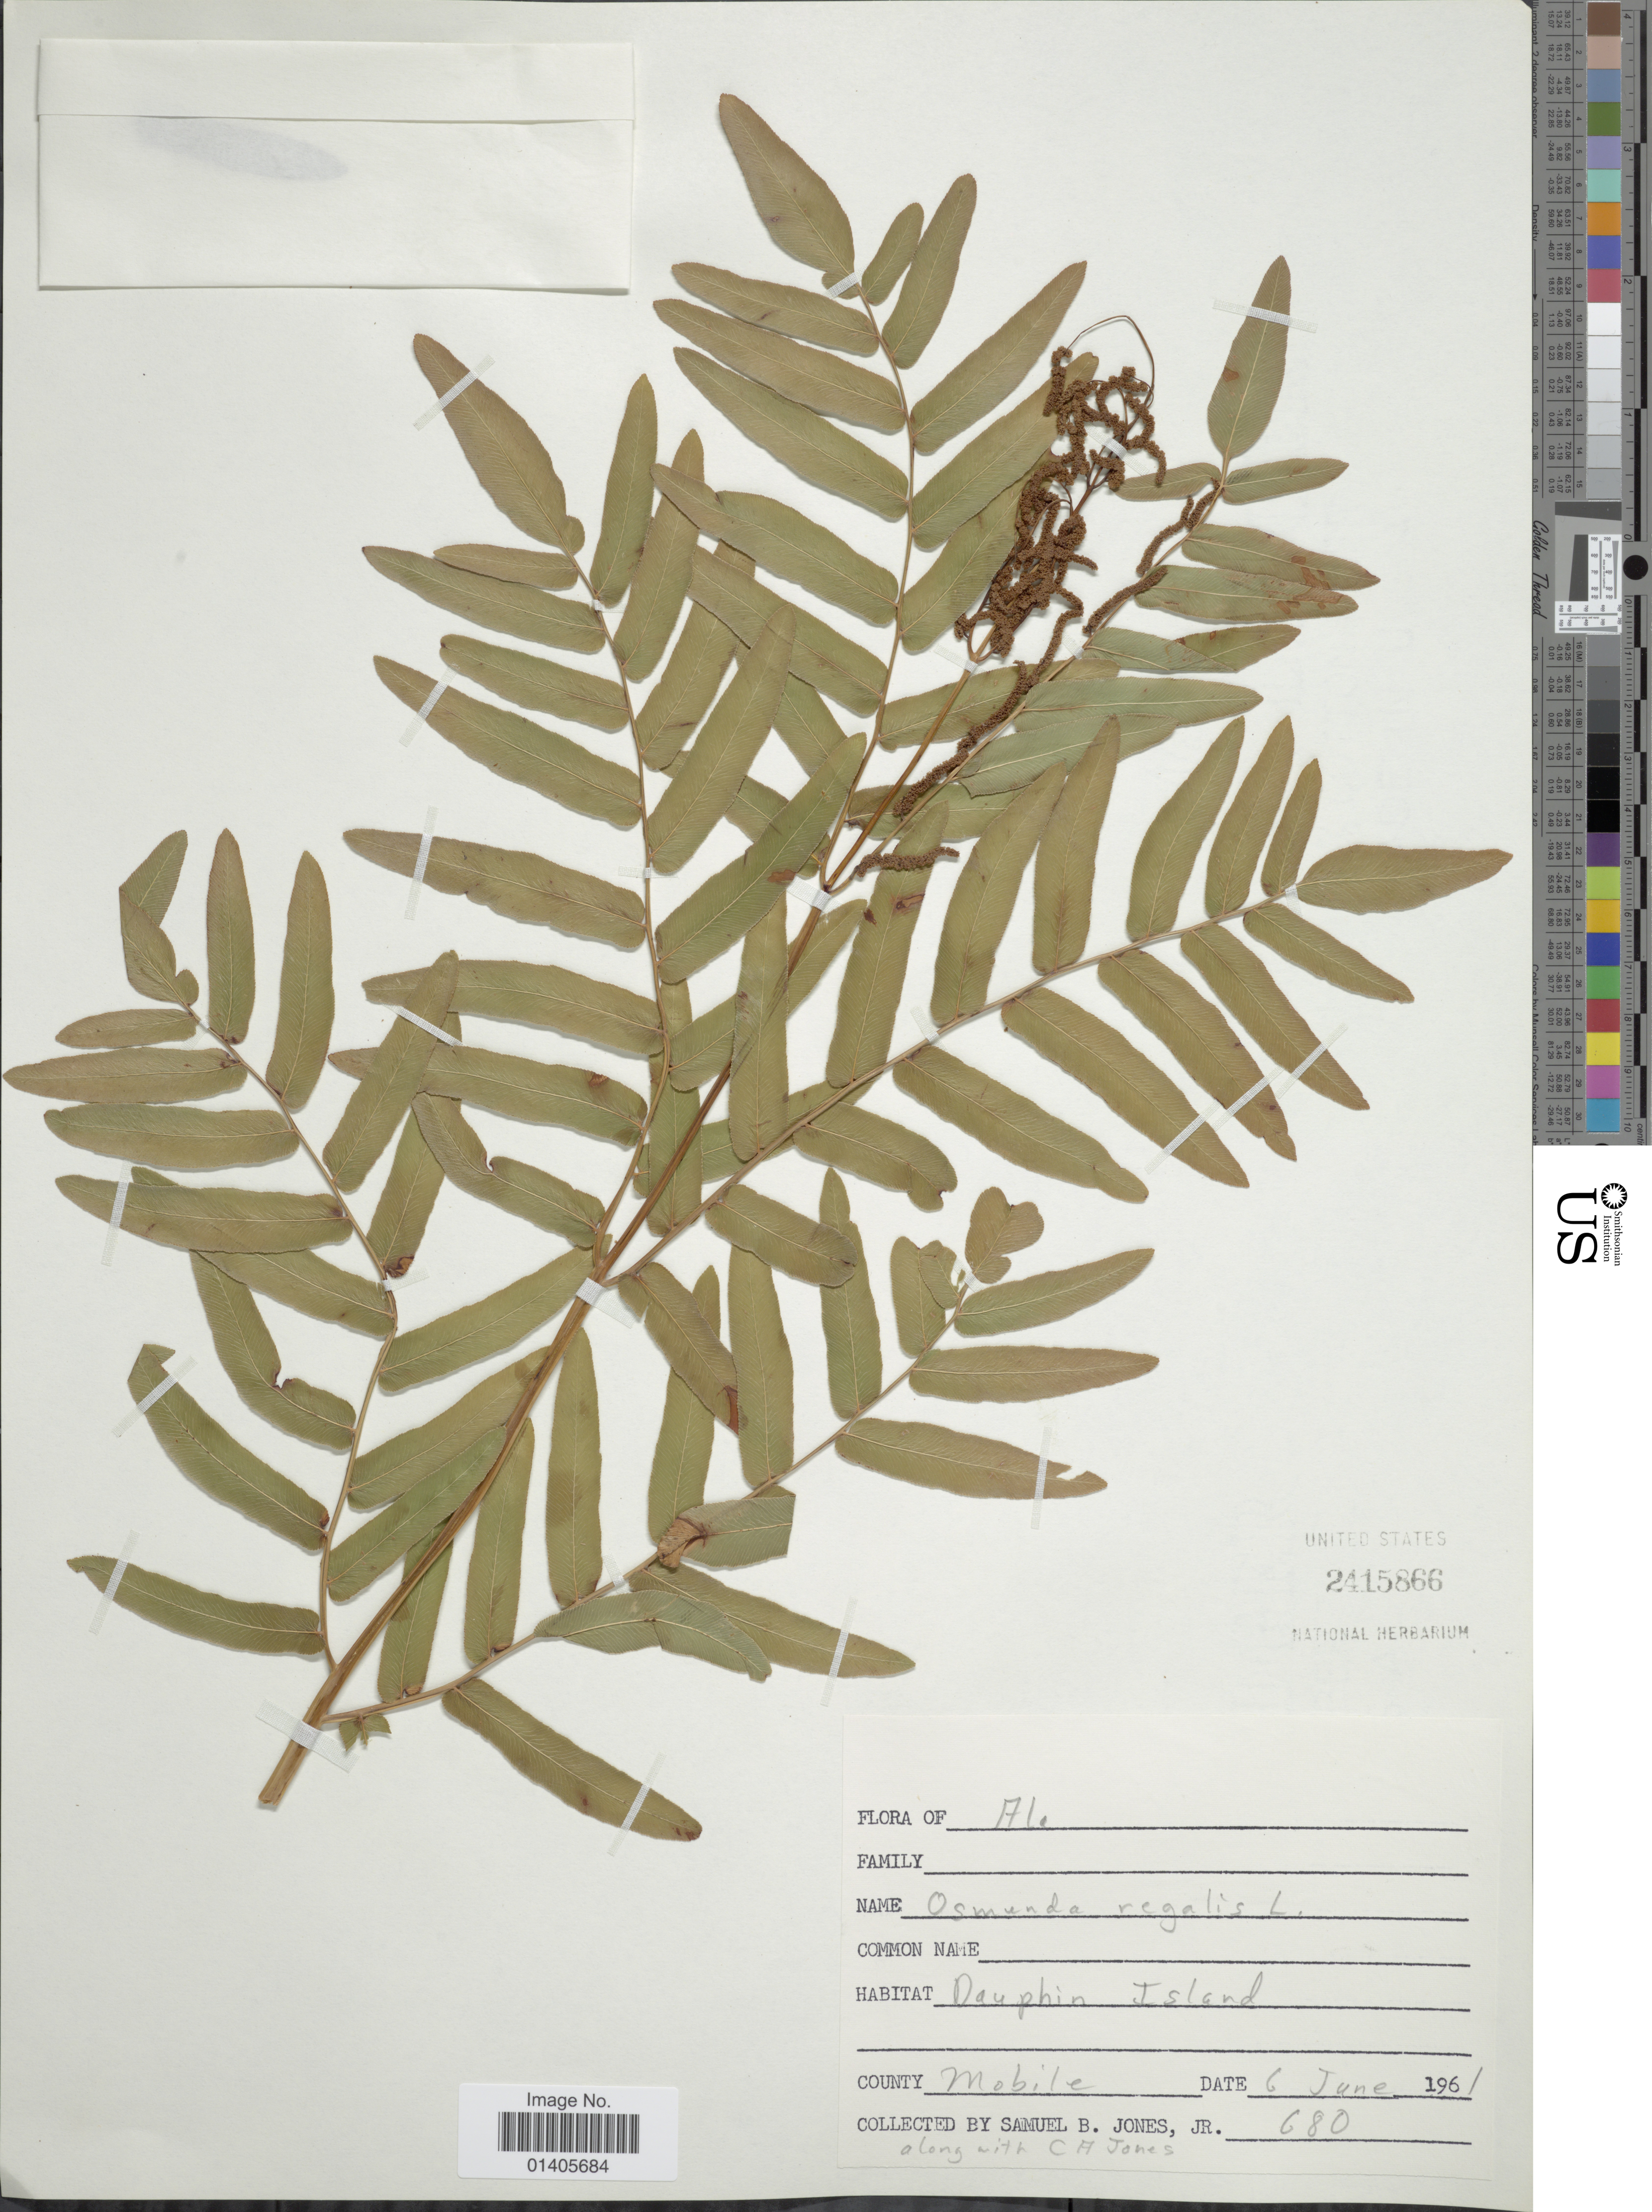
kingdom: Plantae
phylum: Tracheophyta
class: Polypodiopsida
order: Osmundales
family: Osmundaceae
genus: Osmunda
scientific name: Osmunda regalis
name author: L.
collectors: S. B. Jones & C. Jones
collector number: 680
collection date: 1961-06-06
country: United States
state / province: Alabama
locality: Ala, Dauphin Island, County Mobile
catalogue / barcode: US 2415866